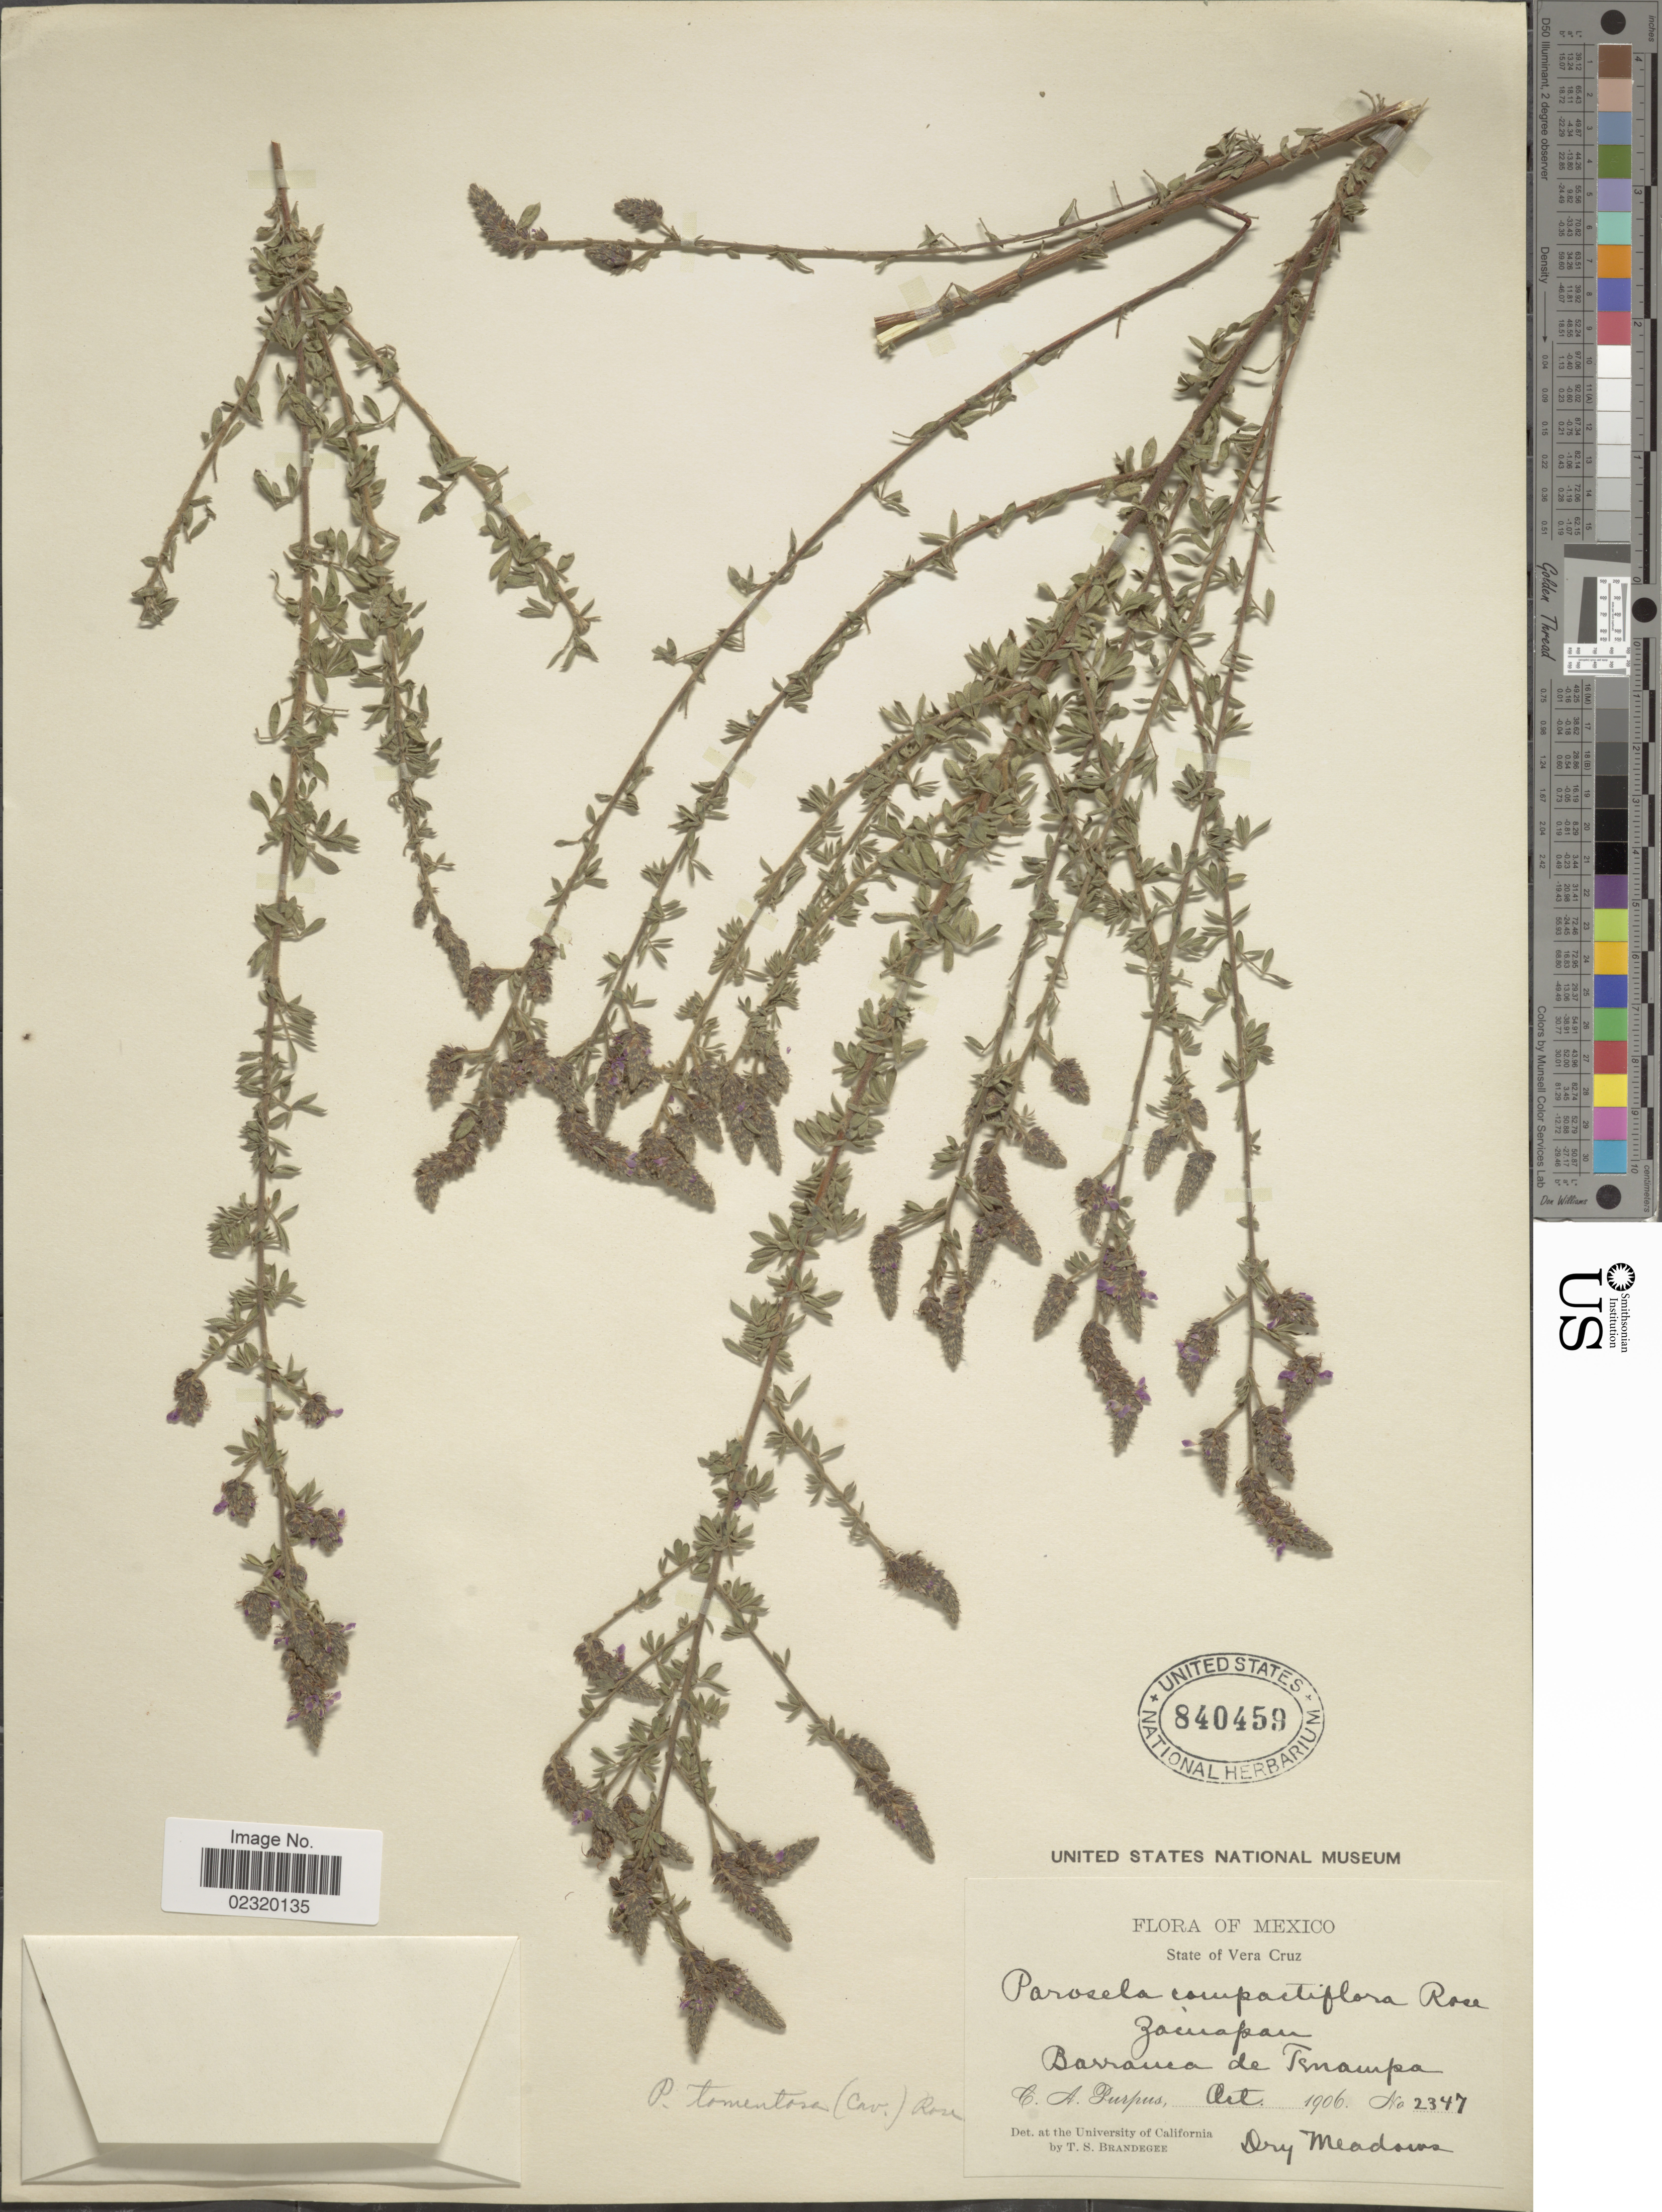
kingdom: Plantae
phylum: Tracheophyta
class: Magnoliopsida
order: Fabales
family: Fabaceae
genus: Dalea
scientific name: Dalea tomentosa var. tomentosa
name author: (Cav.) Willd.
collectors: C. A. Purpus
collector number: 2347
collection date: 1906-10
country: Mexico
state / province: Veracruz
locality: Zacuapan. Barranca de Tenampa.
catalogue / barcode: US 840459